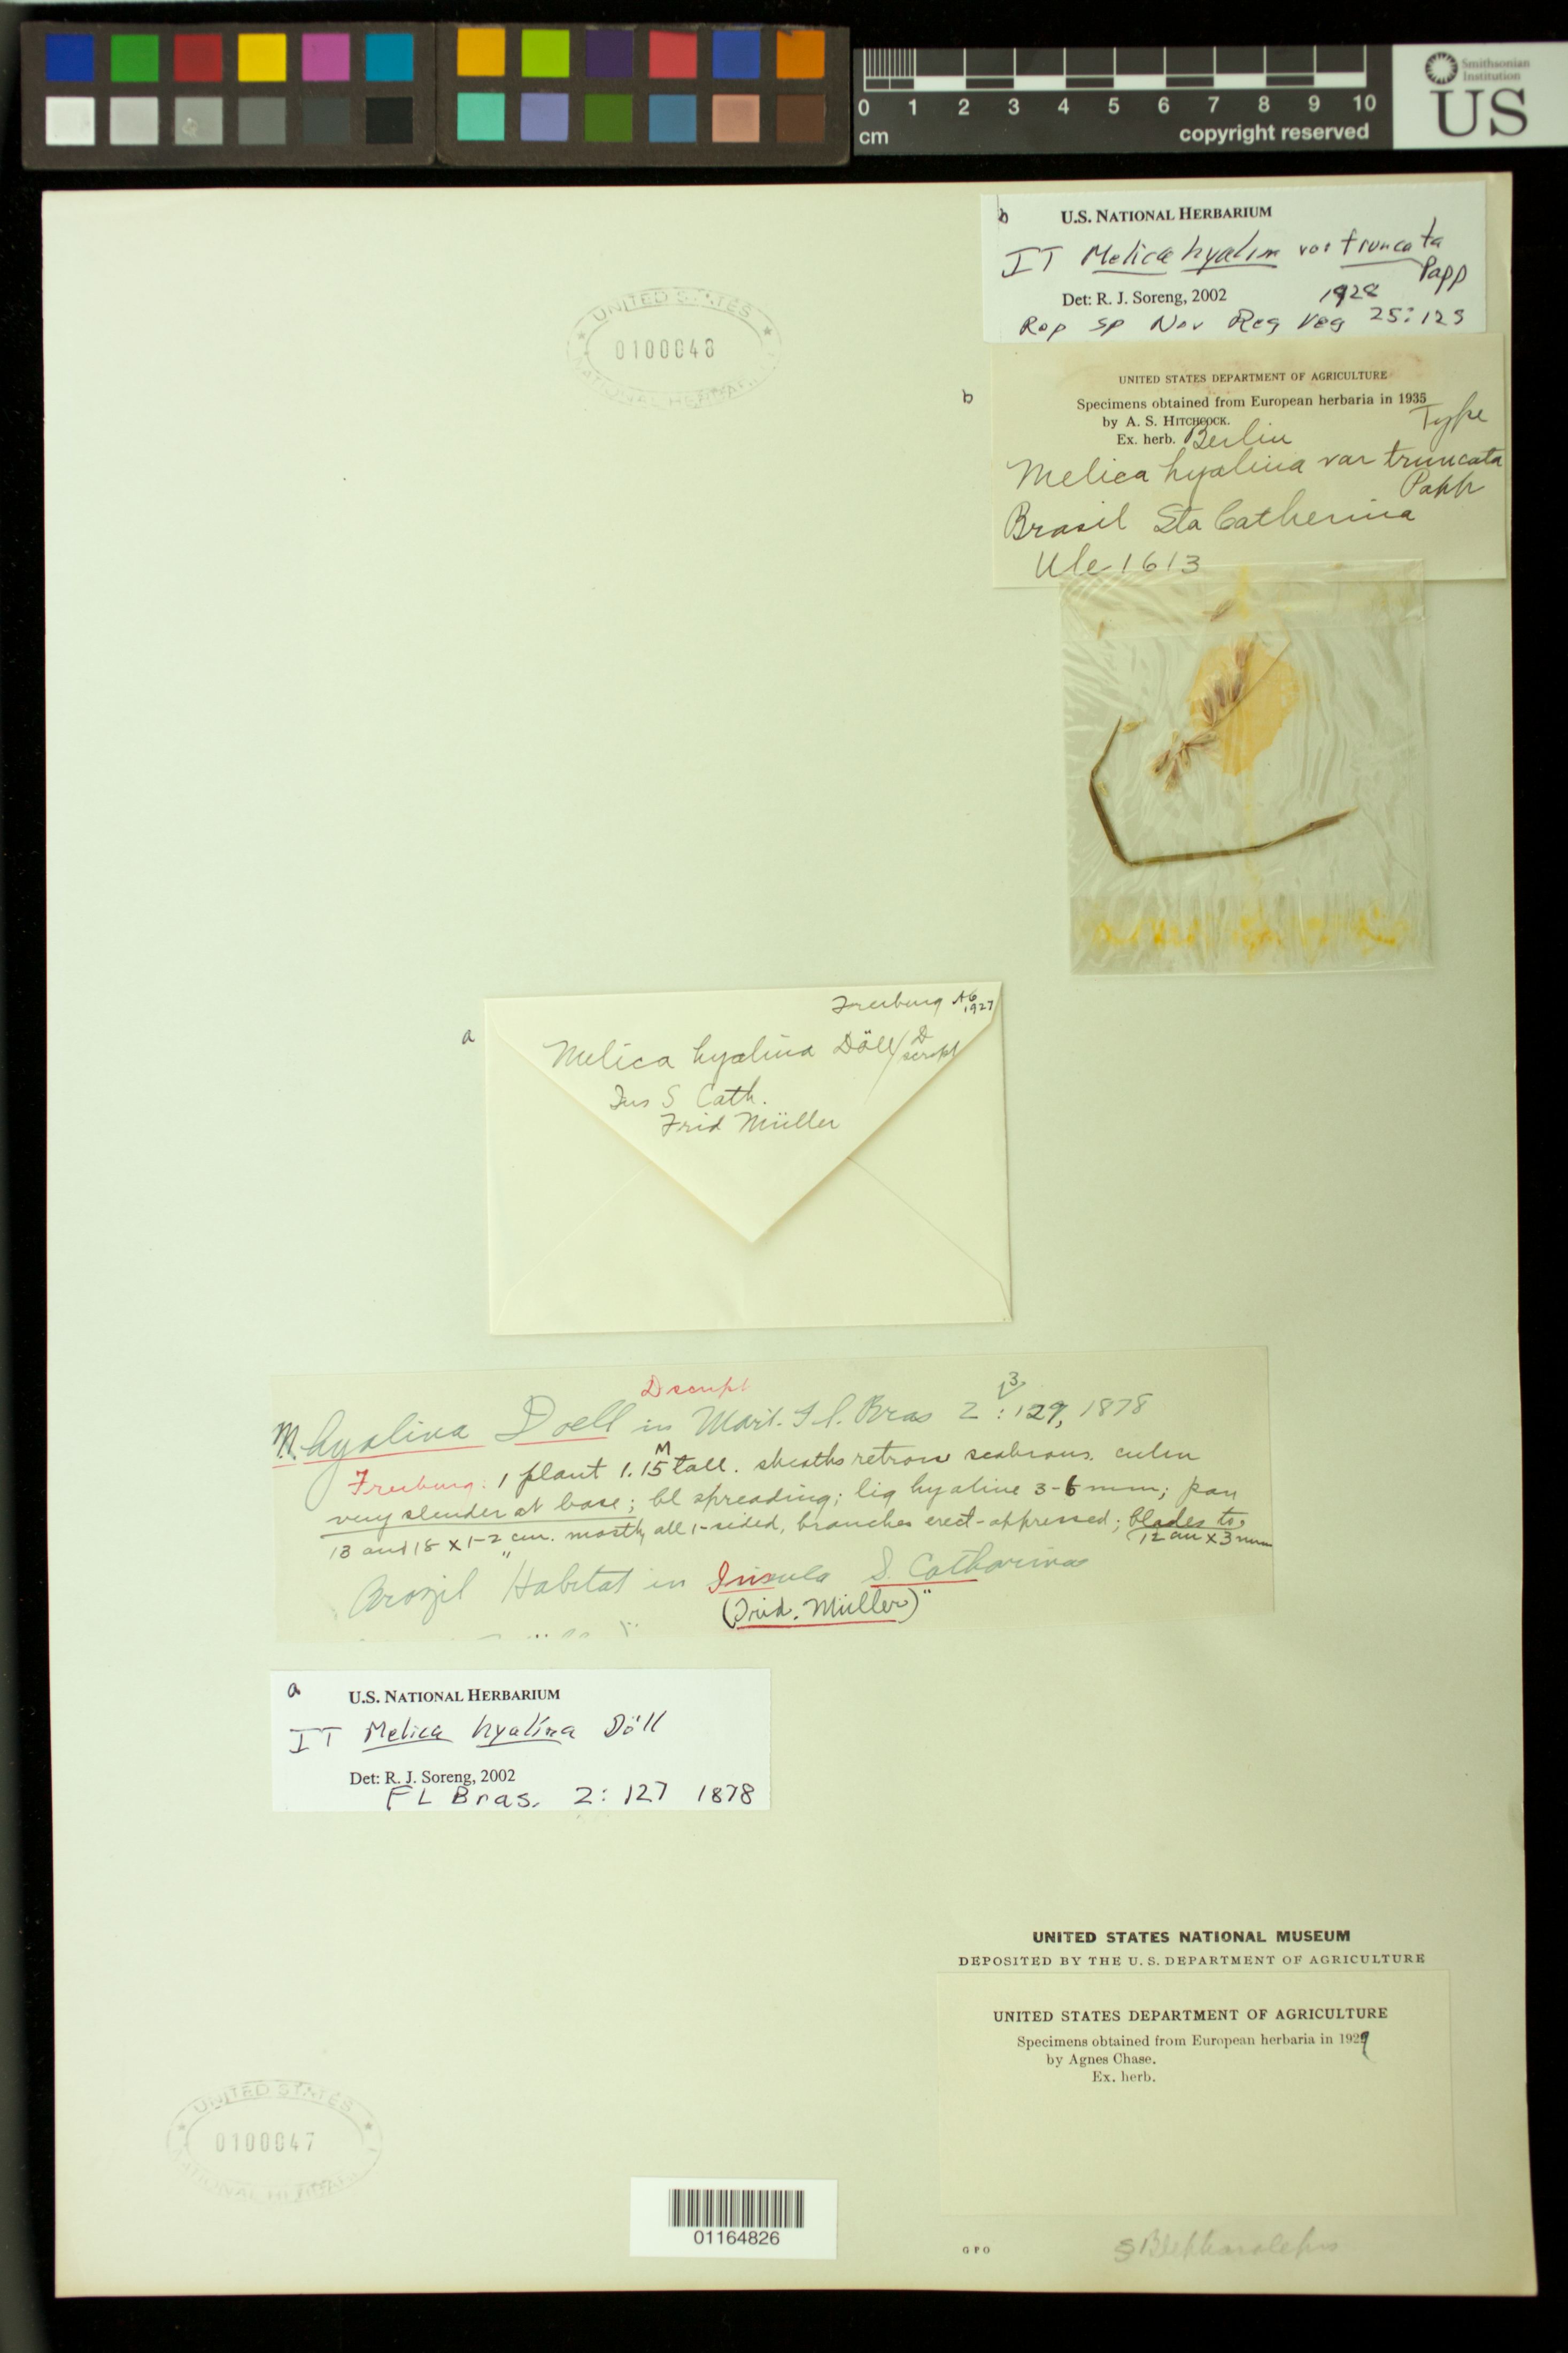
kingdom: Plantae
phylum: Tracheophyta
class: Liliopsida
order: Poales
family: Poaceae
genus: Melica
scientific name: Melica hyalina var. truncata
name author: Papp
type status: Type Collection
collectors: E. H. Ule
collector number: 1613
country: Brazil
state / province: Santa Catarina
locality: Sta. Catherina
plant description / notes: Fragmentary material of type specimen ex herb. Berlin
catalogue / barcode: US 100048-2